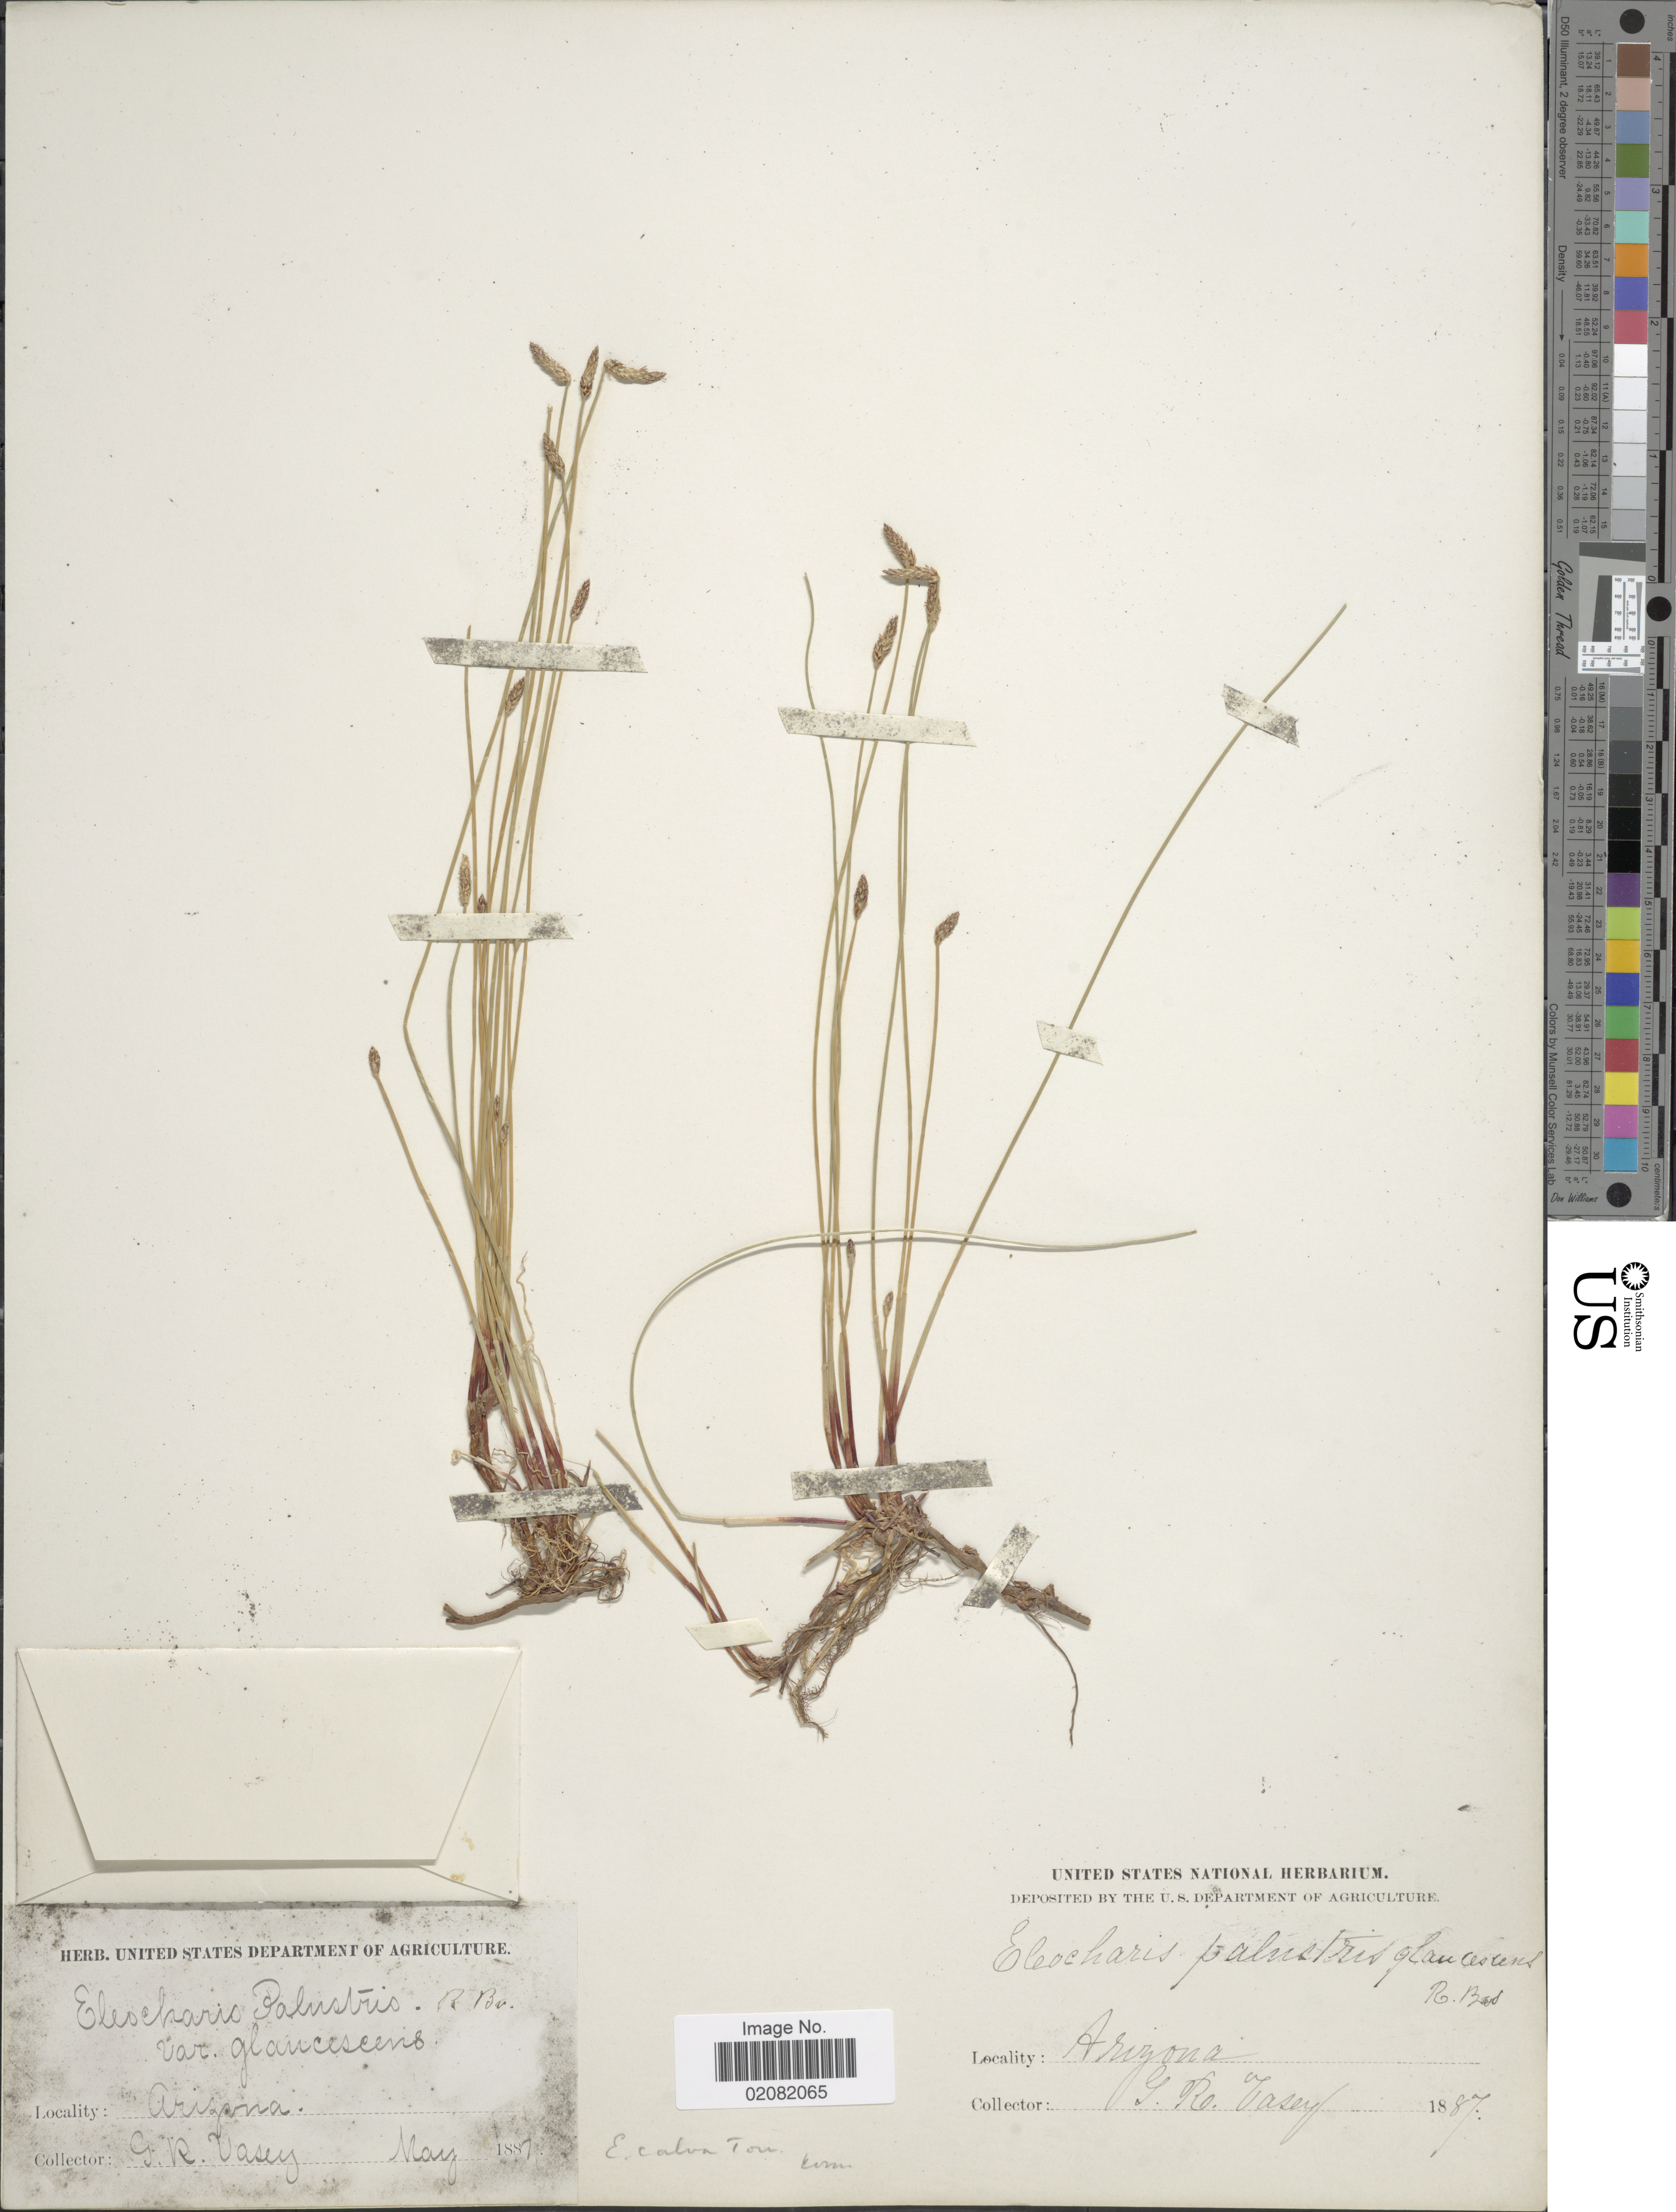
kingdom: Plantae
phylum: Tracheophyta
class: Liliopsida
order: Poales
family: Cyperaceae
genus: Eleocharis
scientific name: Eleocharis erythropoda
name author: Steud.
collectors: G. R. Vasey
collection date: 1887-05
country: United States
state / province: Arizona